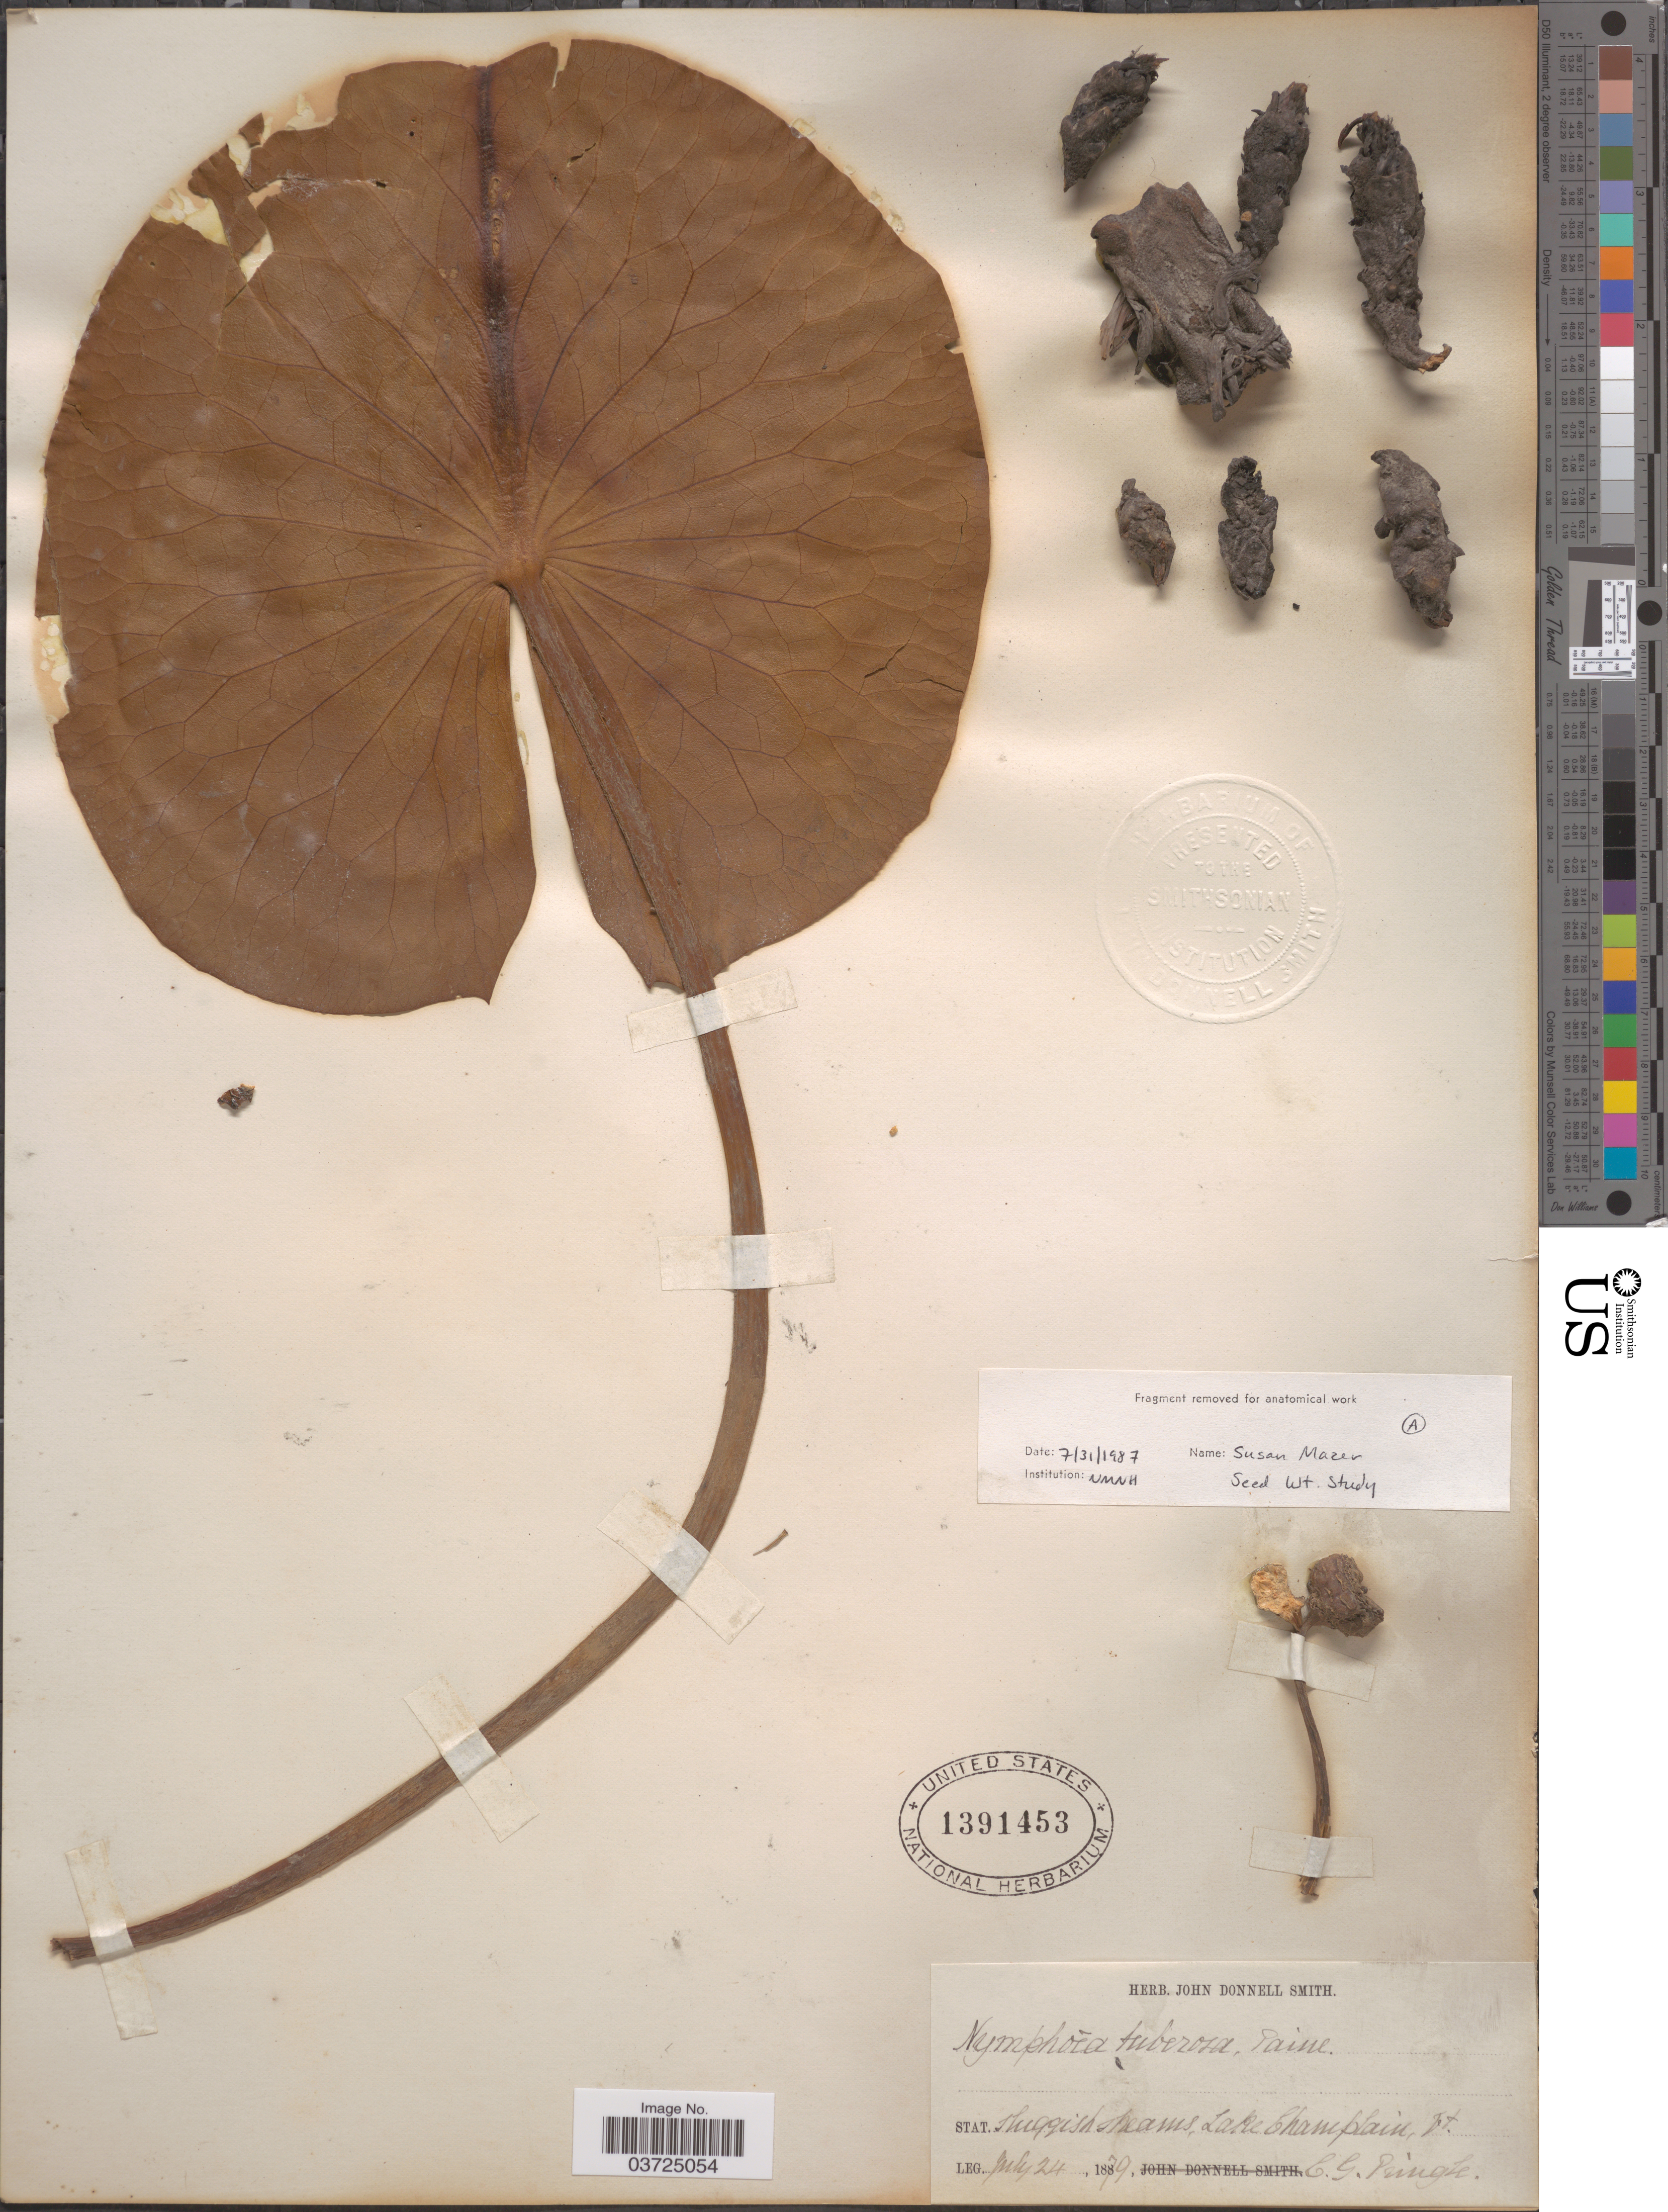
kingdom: Plantae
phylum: Tracheophyta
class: Magnoliopsida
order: Nymphaeales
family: Nymphaeaceae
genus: Nymphaea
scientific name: Nymphaea tuberosa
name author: Paine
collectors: C. G. Pringle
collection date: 1879-07-24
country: United States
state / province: Vermont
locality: Station sluggish streams, Lake Champlain.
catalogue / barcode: US 1391453